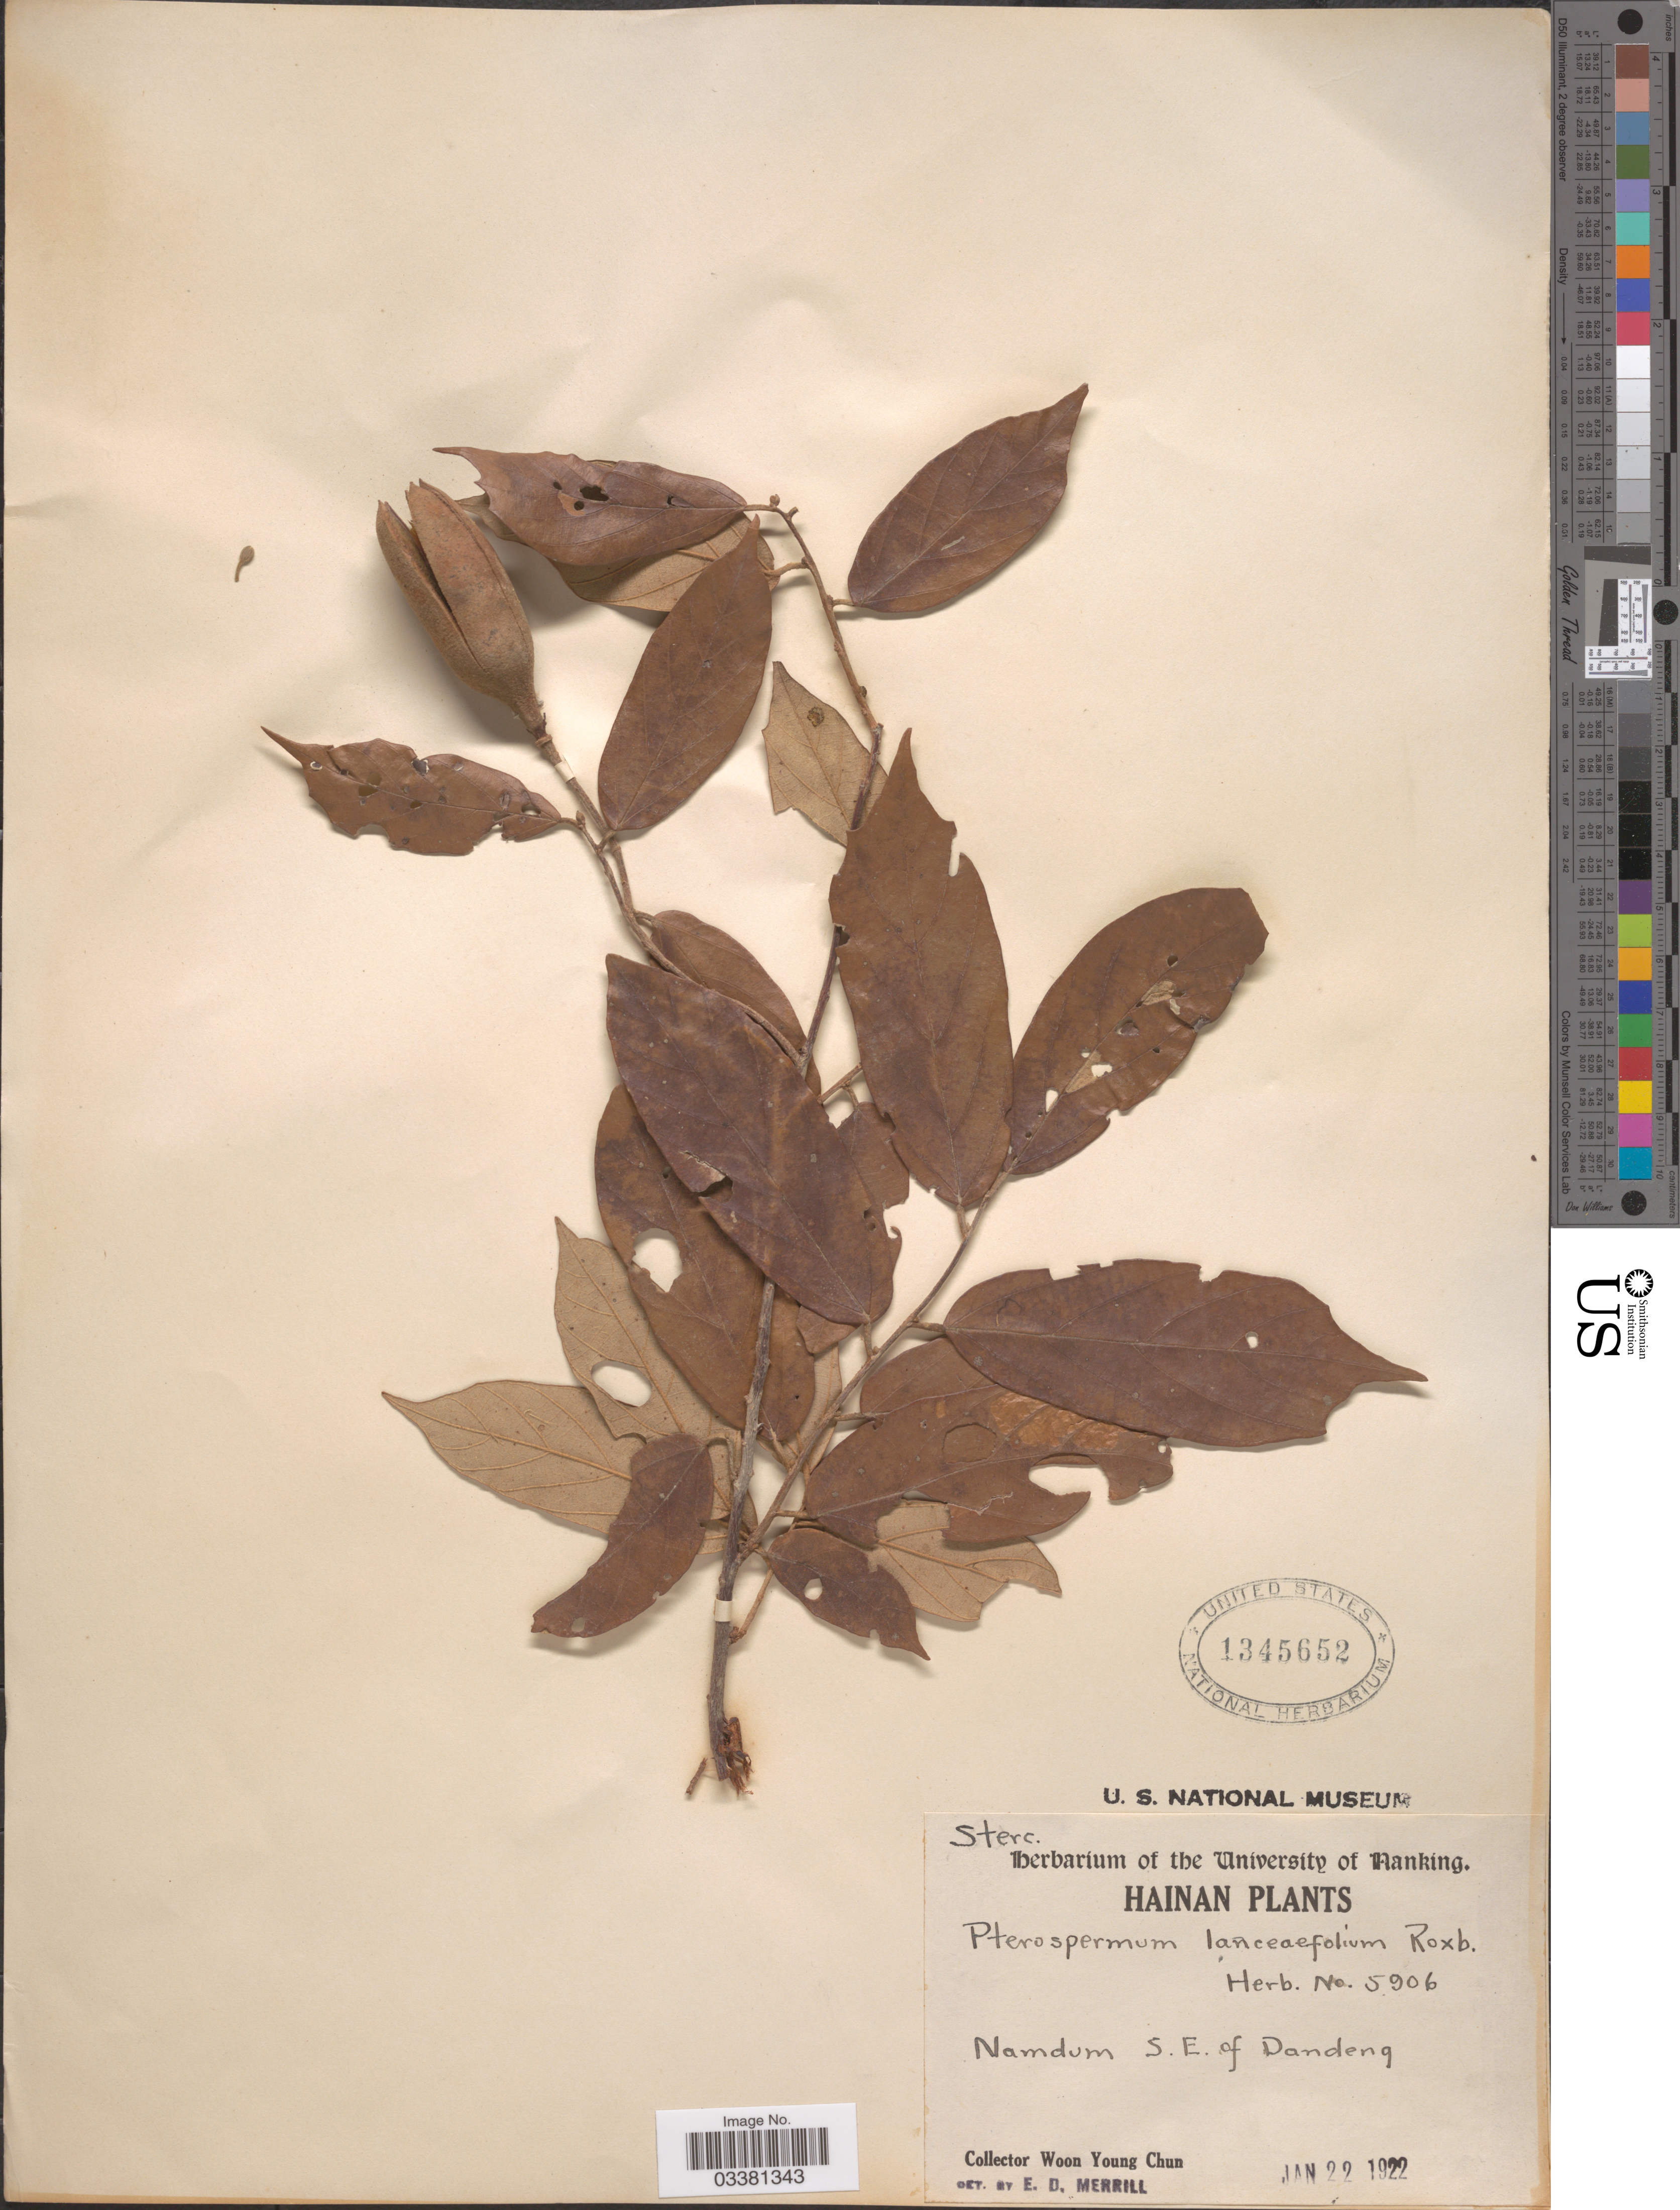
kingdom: Plantae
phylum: Tracheophyta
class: Magnoliopsida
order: Malvales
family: Malvaceae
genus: Pterospermum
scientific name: Pterospermum lanceifolium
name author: Roxb.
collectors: W. Y. Chun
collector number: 5906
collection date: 1922-01-22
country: China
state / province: Hainan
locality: Namdum S.E. of Dandeng.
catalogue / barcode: US 1345652